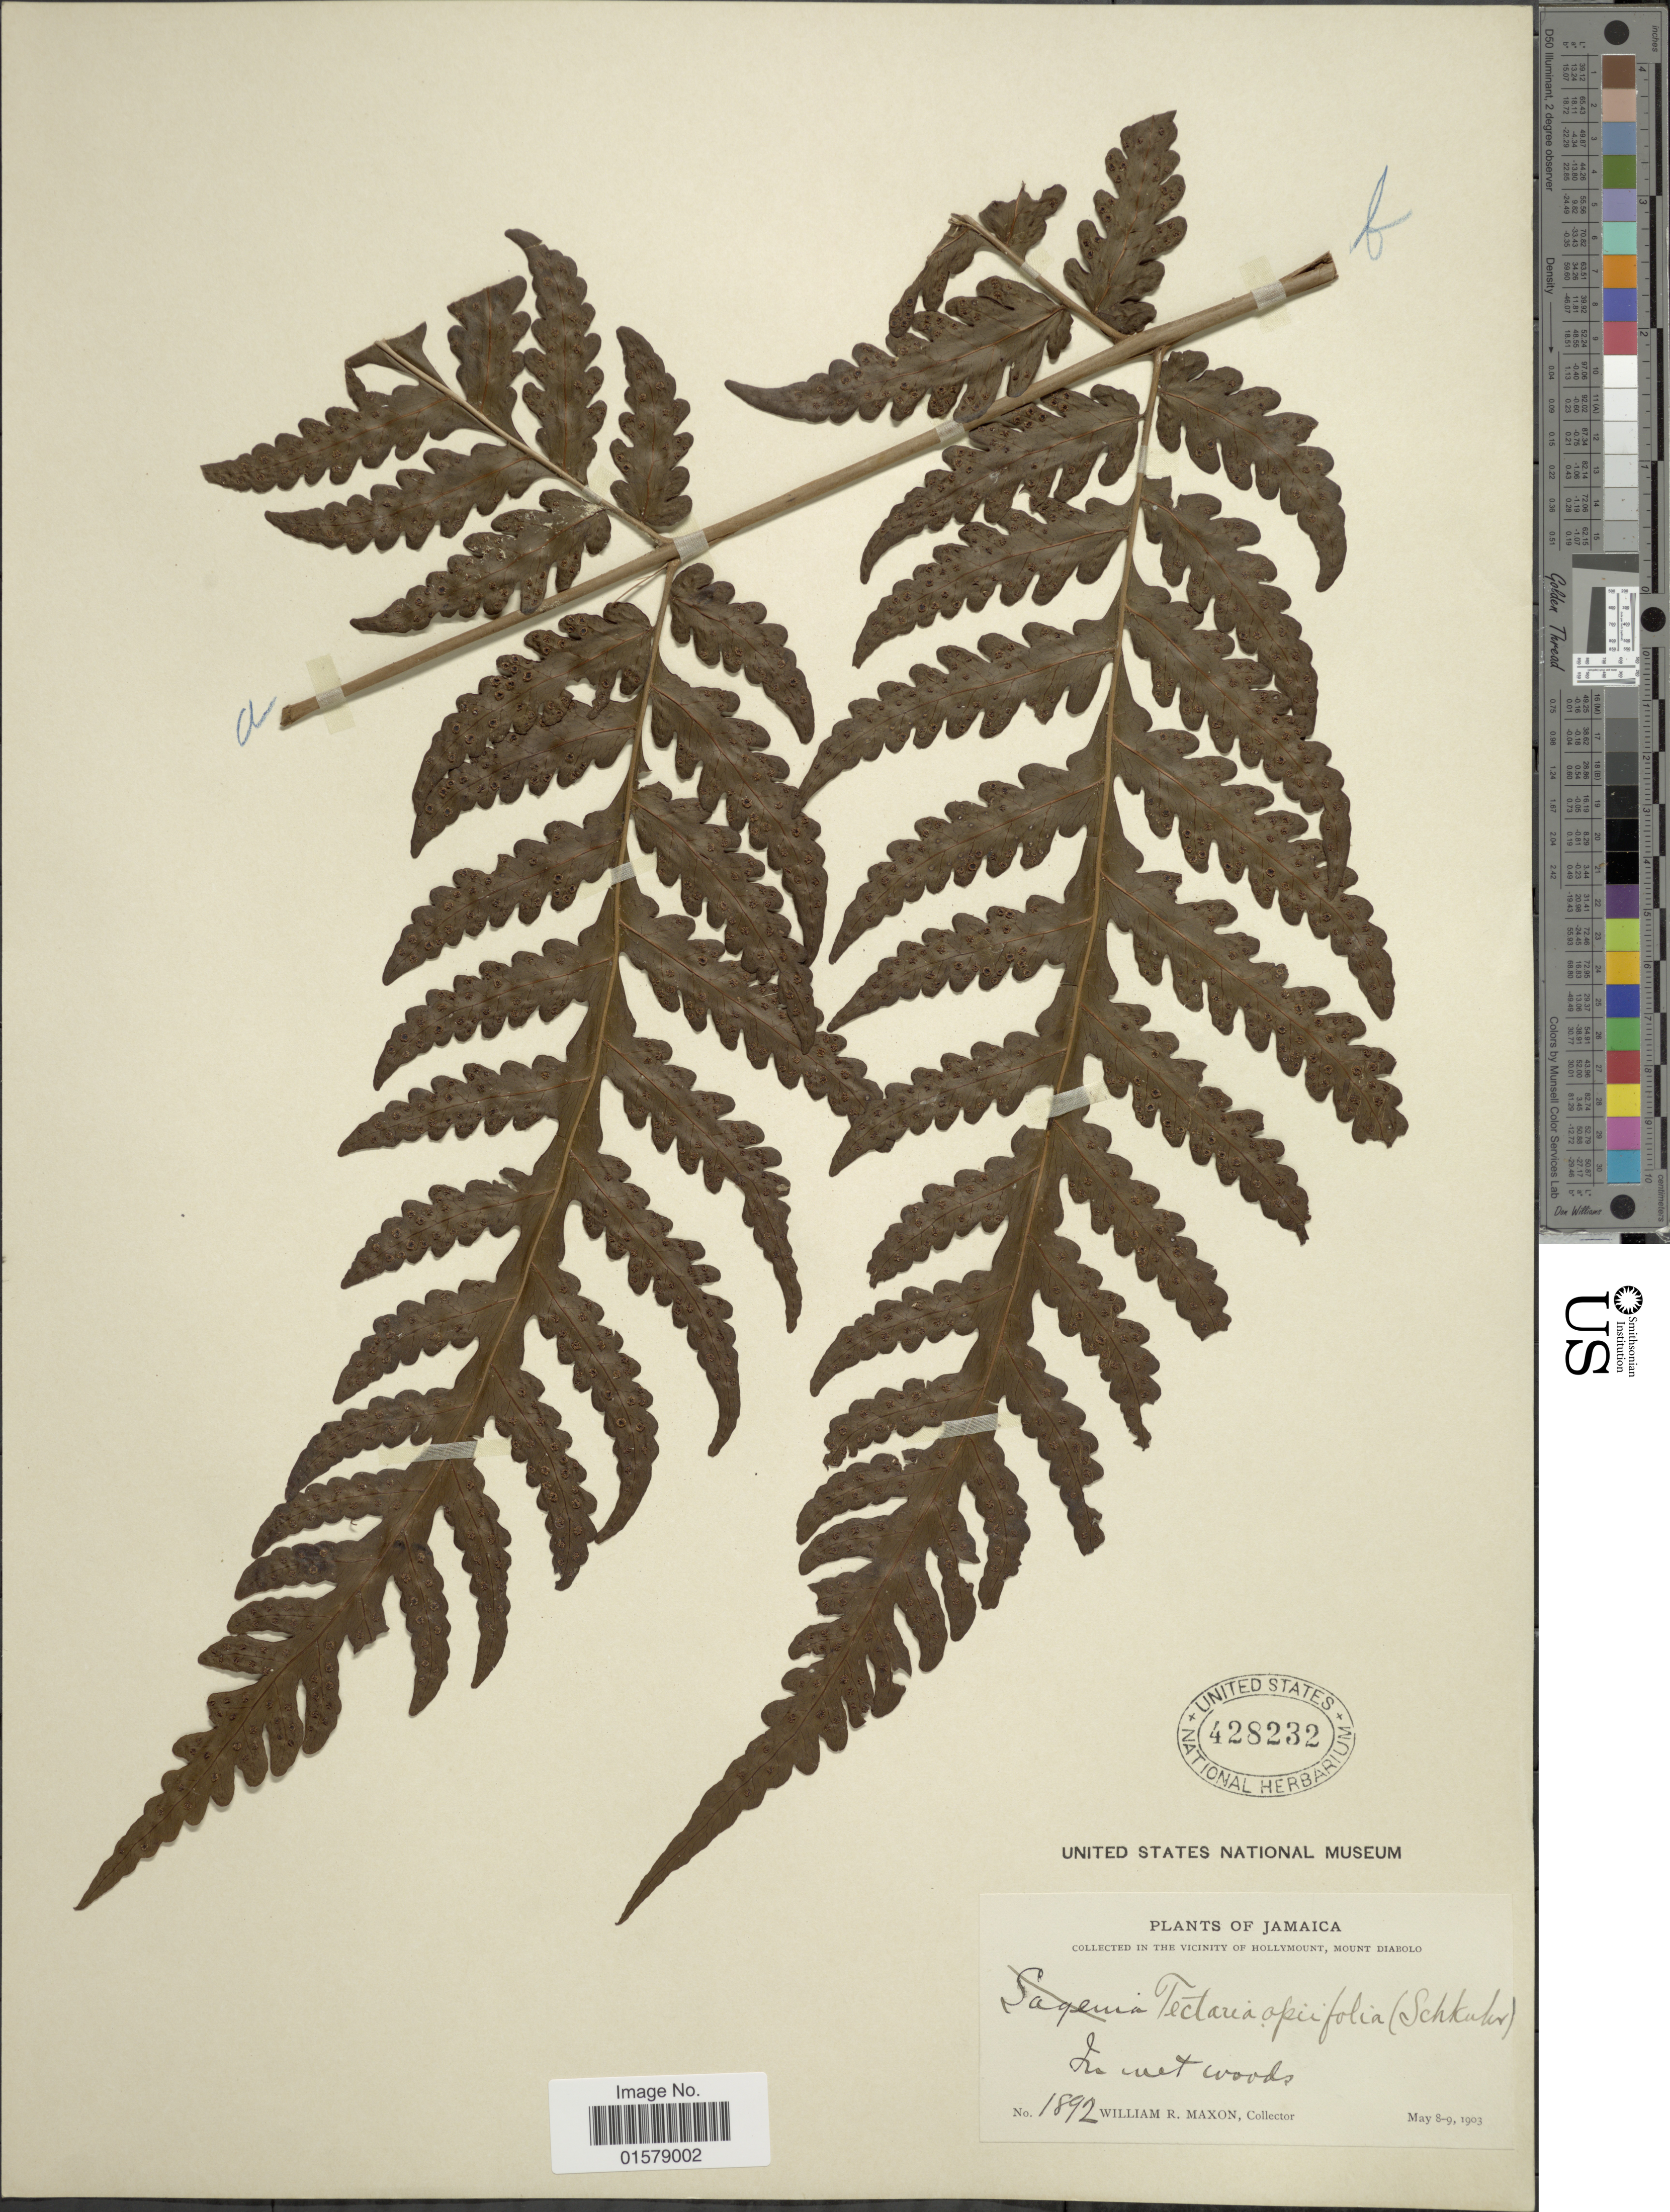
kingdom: Plantae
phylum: Tracheophyta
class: Polypodiopsida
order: Polypodiales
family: Tectariaceae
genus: Tectaria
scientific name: Tectaria apiifolia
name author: (Schkuhr) Copel.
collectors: W. R. Maxon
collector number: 1892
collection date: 1903-05-08/1903-05-09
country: Jamaica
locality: The Vicinity of Hollymount, Mount Diablo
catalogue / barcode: US 428232